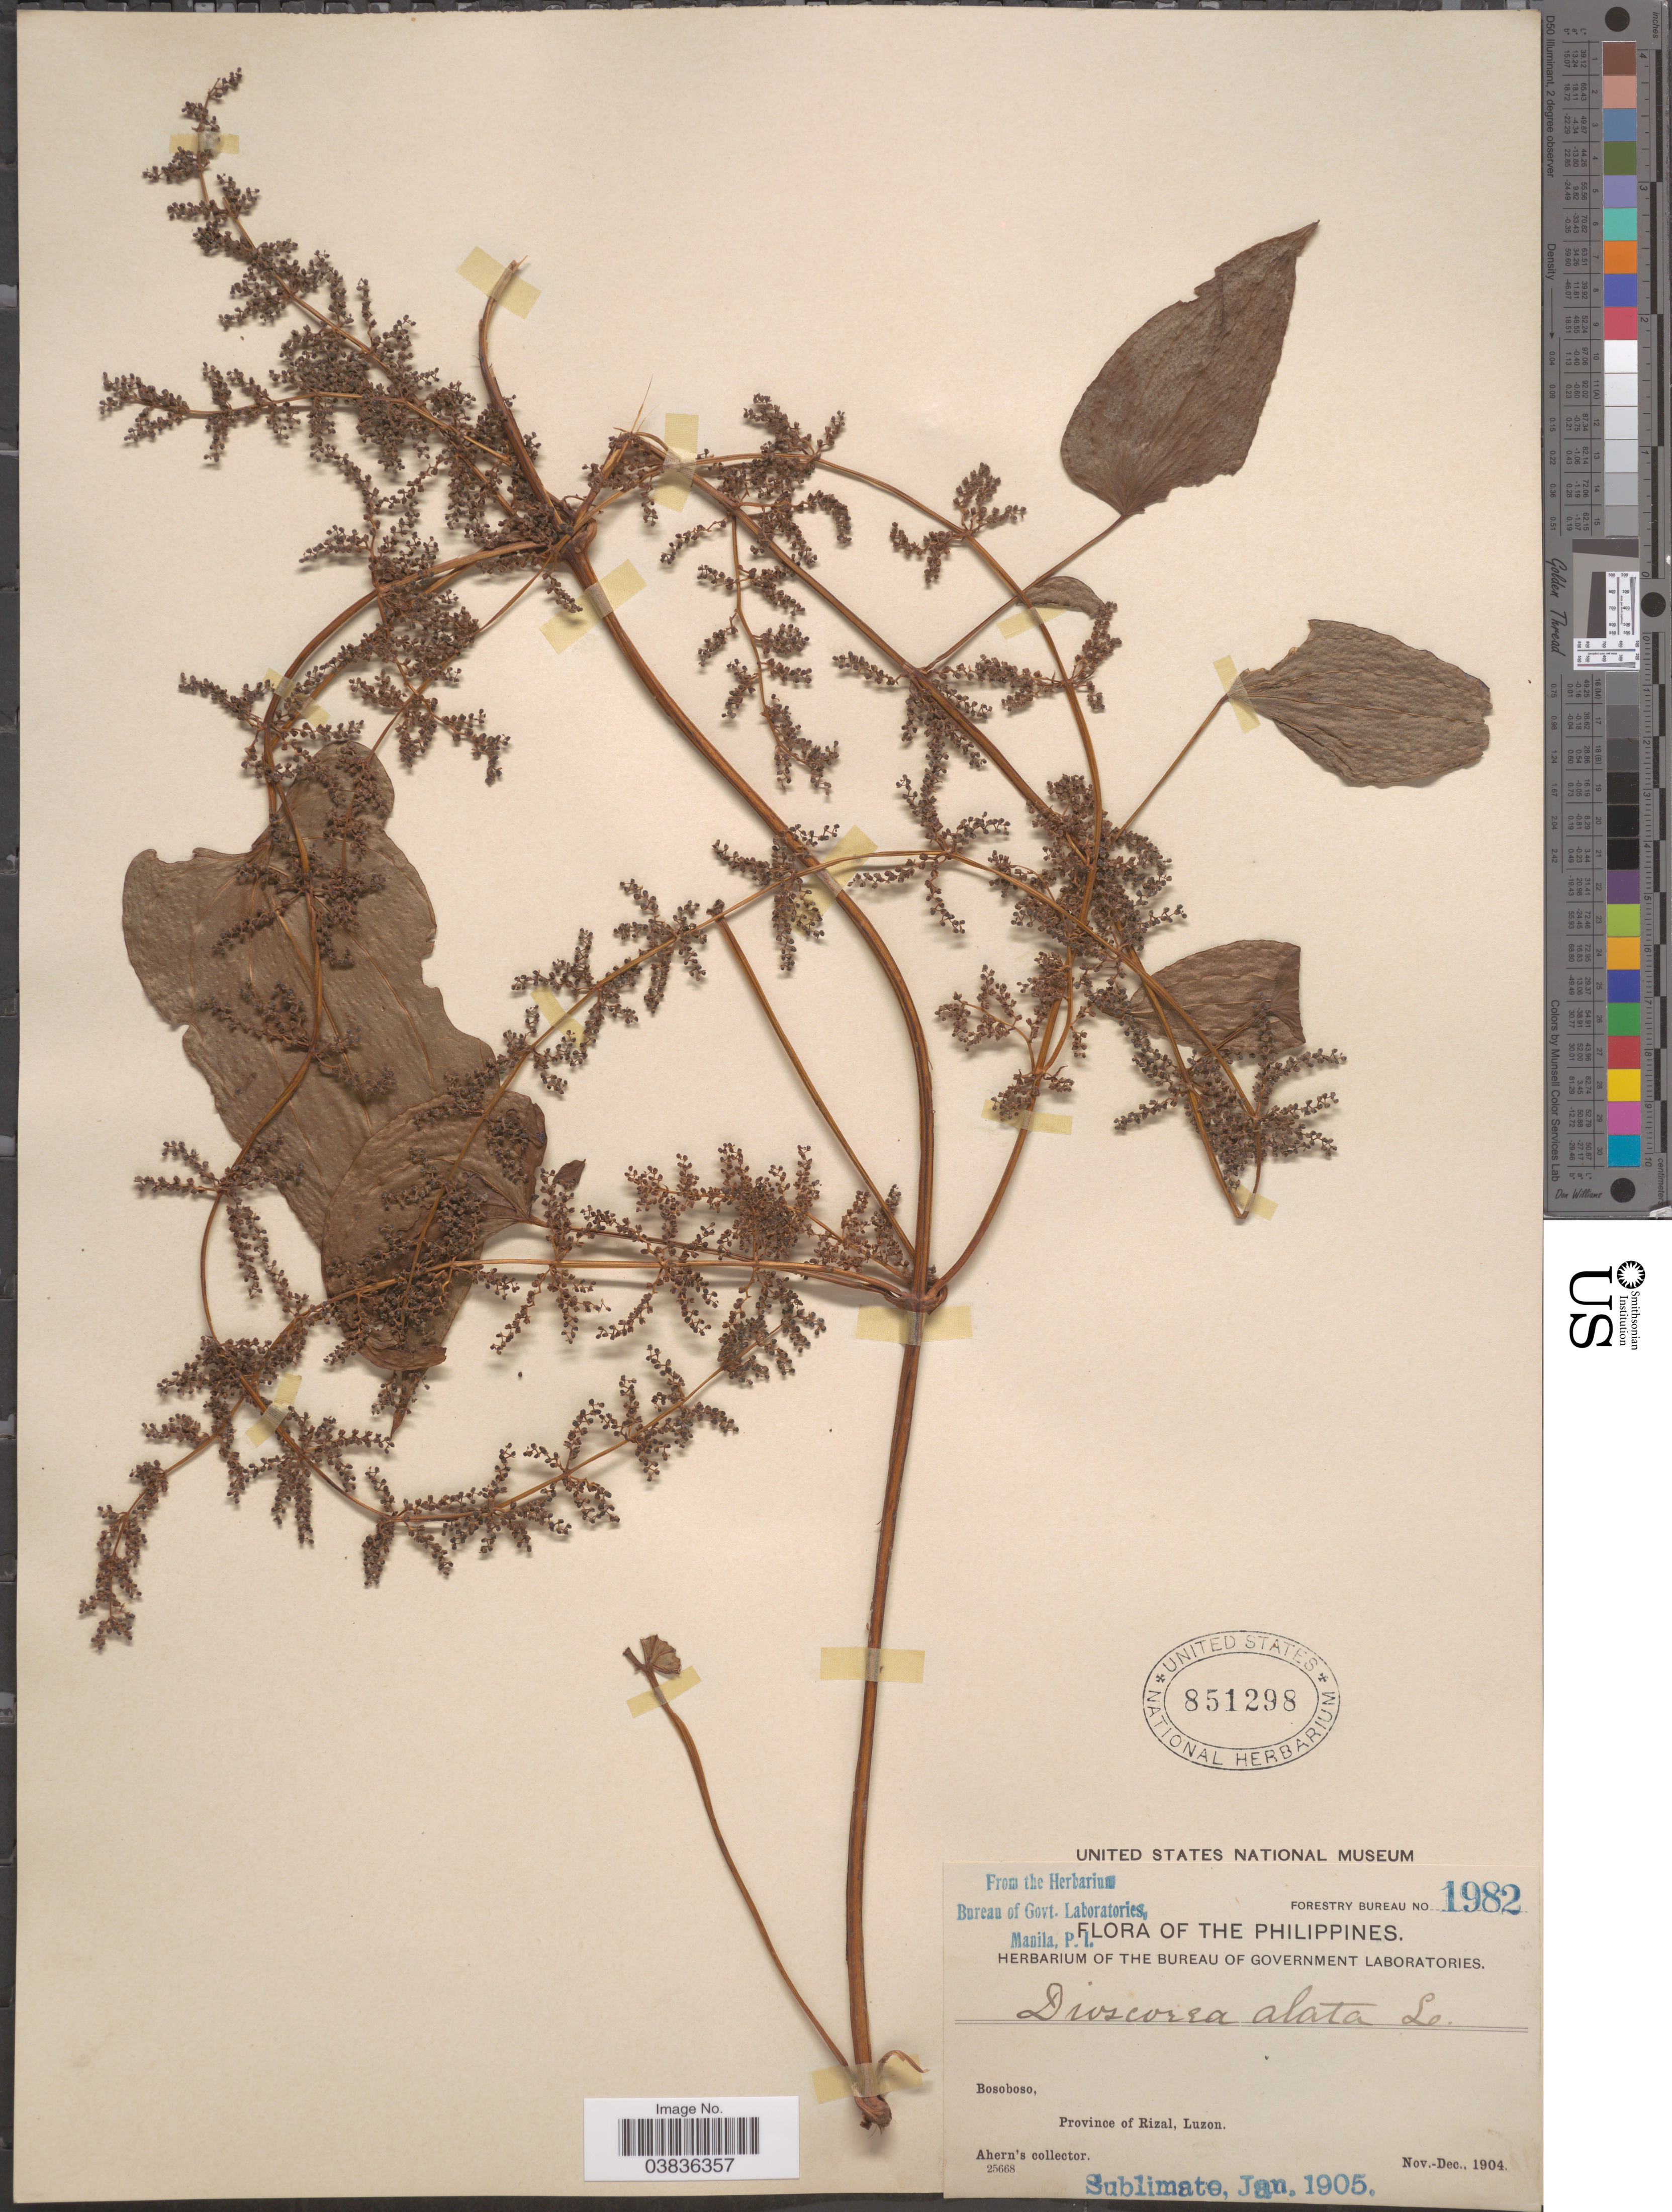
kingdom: Plantae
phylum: Tracheophyta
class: Liliopsida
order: Dioscoreales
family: Dioscoreaceae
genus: Dioscorea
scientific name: Dioscorea alata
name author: L.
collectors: Ahern's collector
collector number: Forestry Bureau 1982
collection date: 1904-11/1904-12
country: Philippines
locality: Bosoboso, Province of Rizal, Luzon.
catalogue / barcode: US 851298